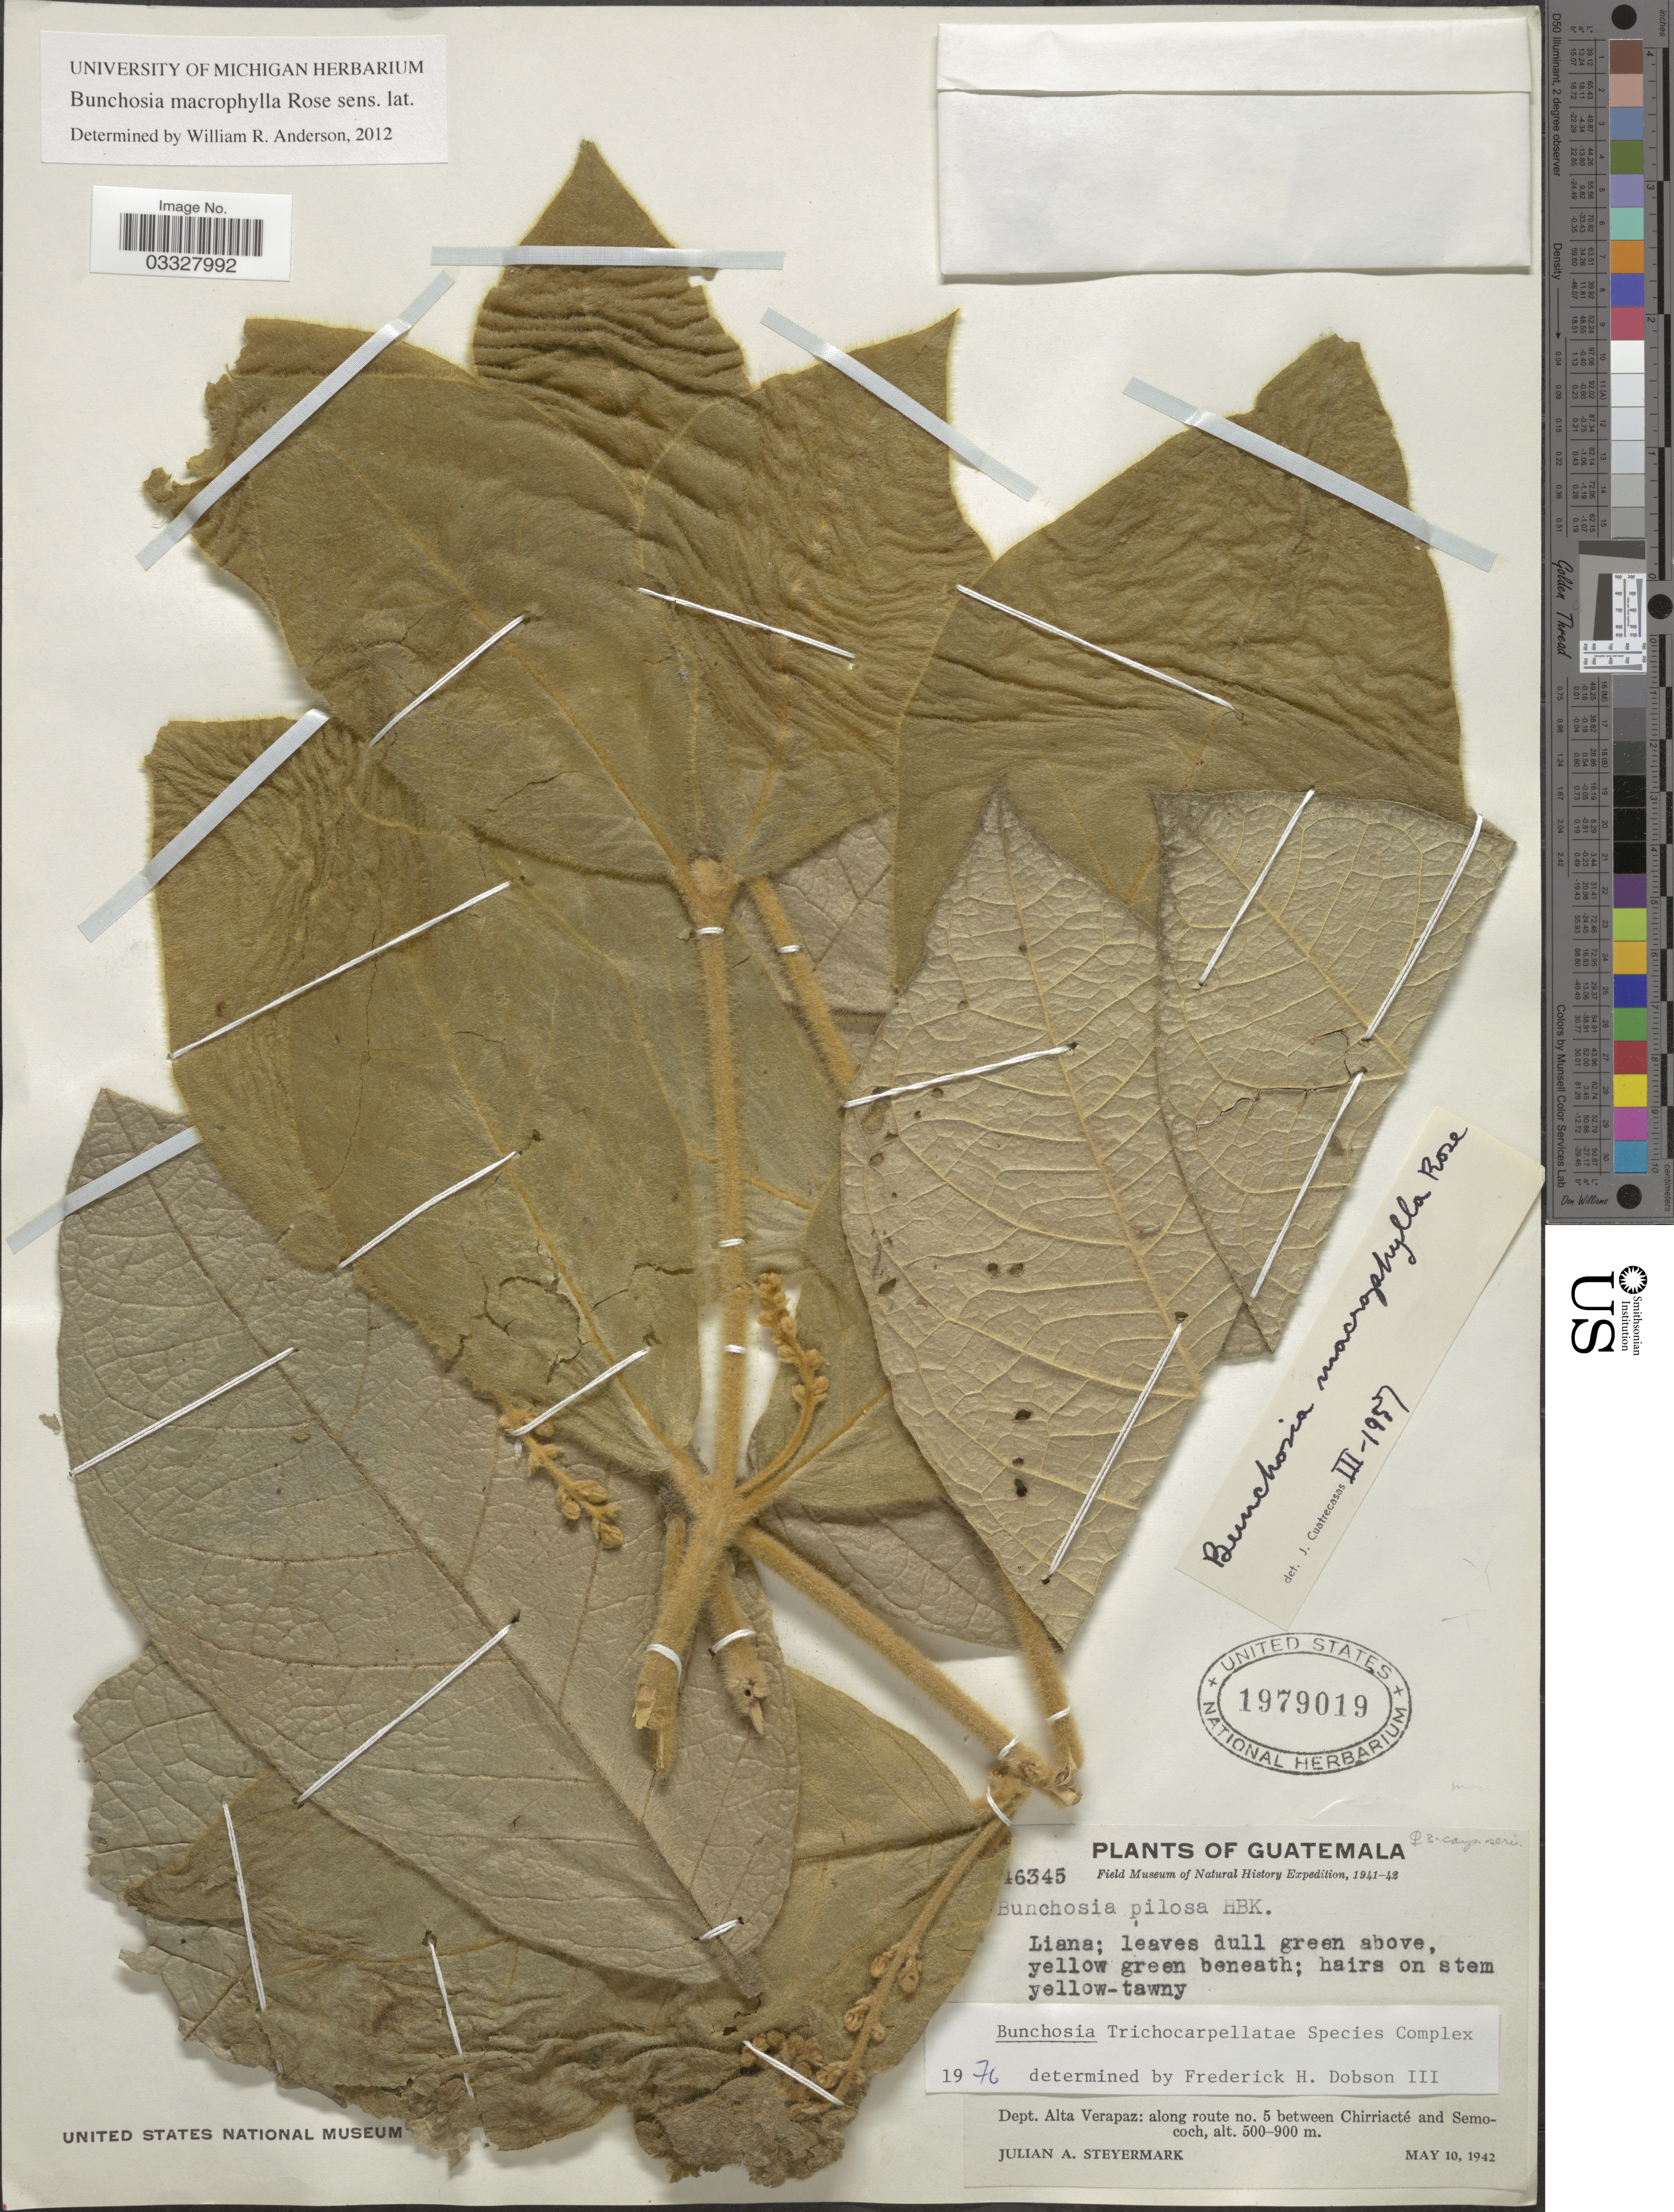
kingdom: Plantae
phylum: Tracheophyta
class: Magnoliopsida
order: Malpighiales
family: Malpighiaceae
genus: Bunchosia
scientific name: Bunchosia macrophylla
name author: Rose ex Donn. Sm. in Pittier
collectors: J. Steyermark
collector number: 46345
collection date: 1942-05-10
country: Guatemala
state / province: Alta Verapaz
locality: Dept. Alta Verapaz: along route no. 5 between Chirriacté and Semococh.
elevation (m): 500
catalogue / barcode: US 1979019